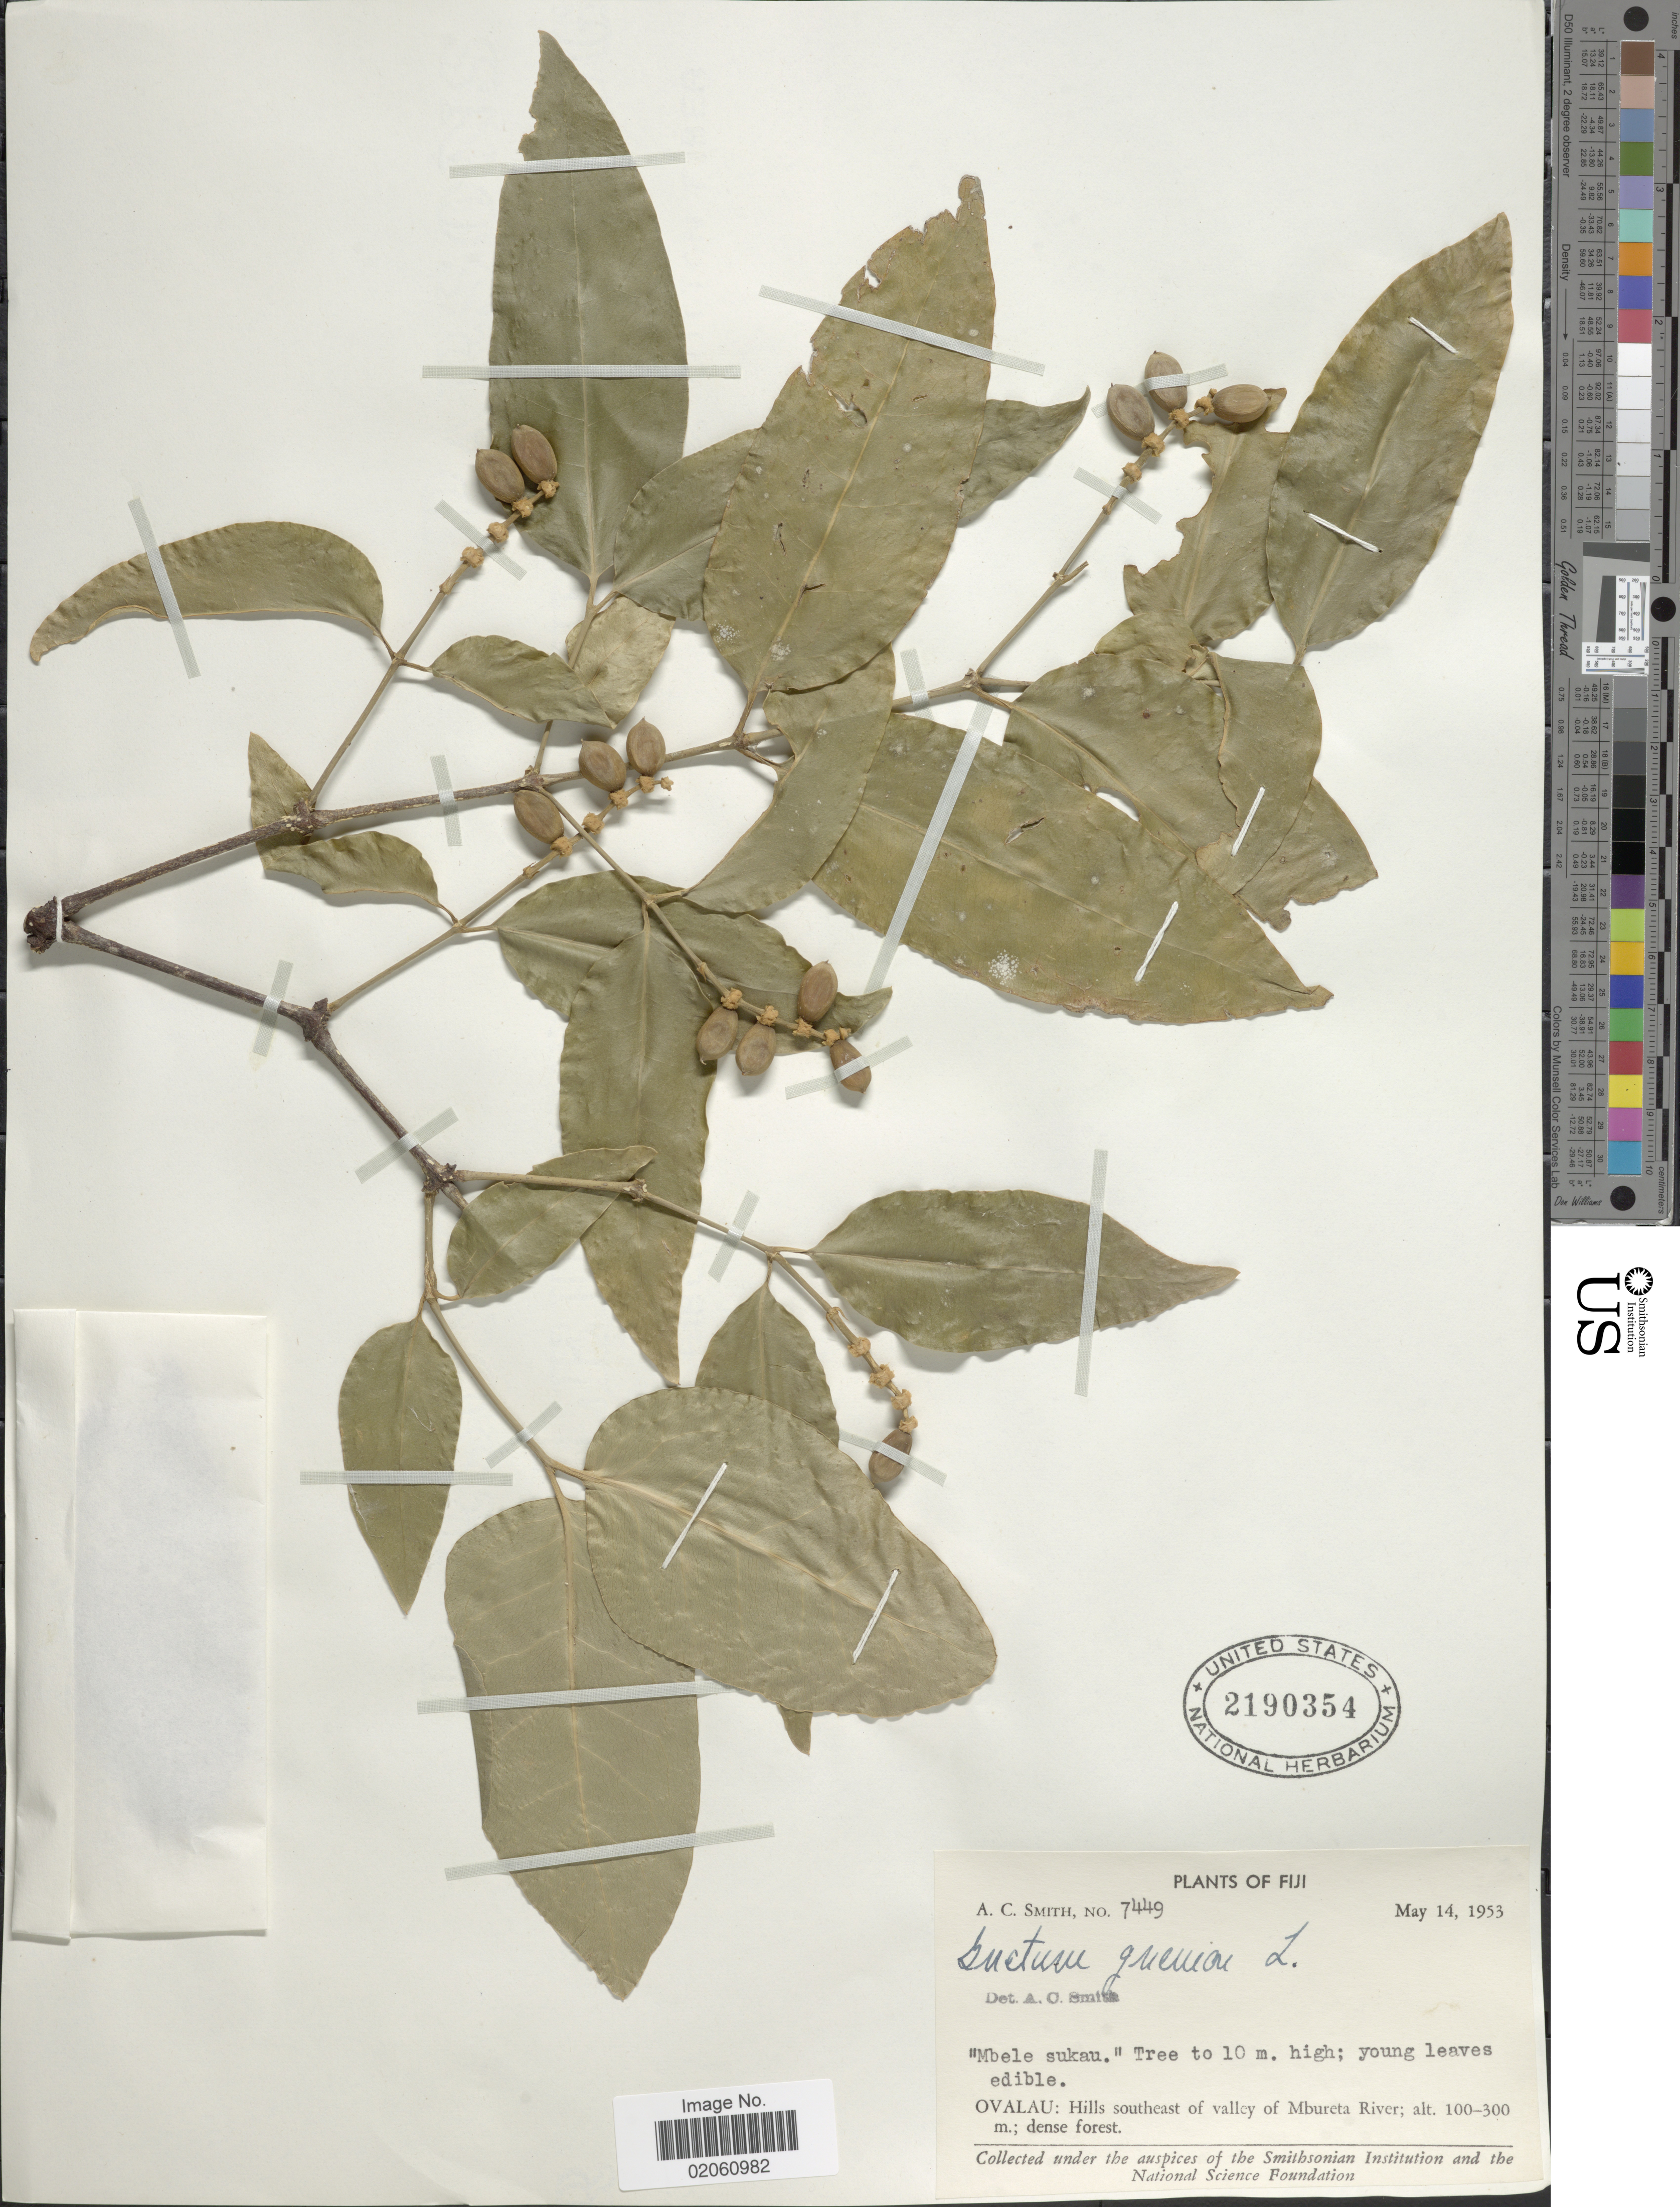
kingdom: Plantae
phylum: Tracheophyta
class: Gnetopsida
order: Gnetales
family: Gnetaceae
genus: Gnetum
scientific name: Gnetum gnemon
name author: L.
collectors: A. C. Smith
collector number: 7449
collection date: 1953-05-14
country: Fiji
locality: Ovalau: Hill southeast of valley of Mbureta River; dense forest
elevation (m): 100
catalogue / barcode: US 2190354